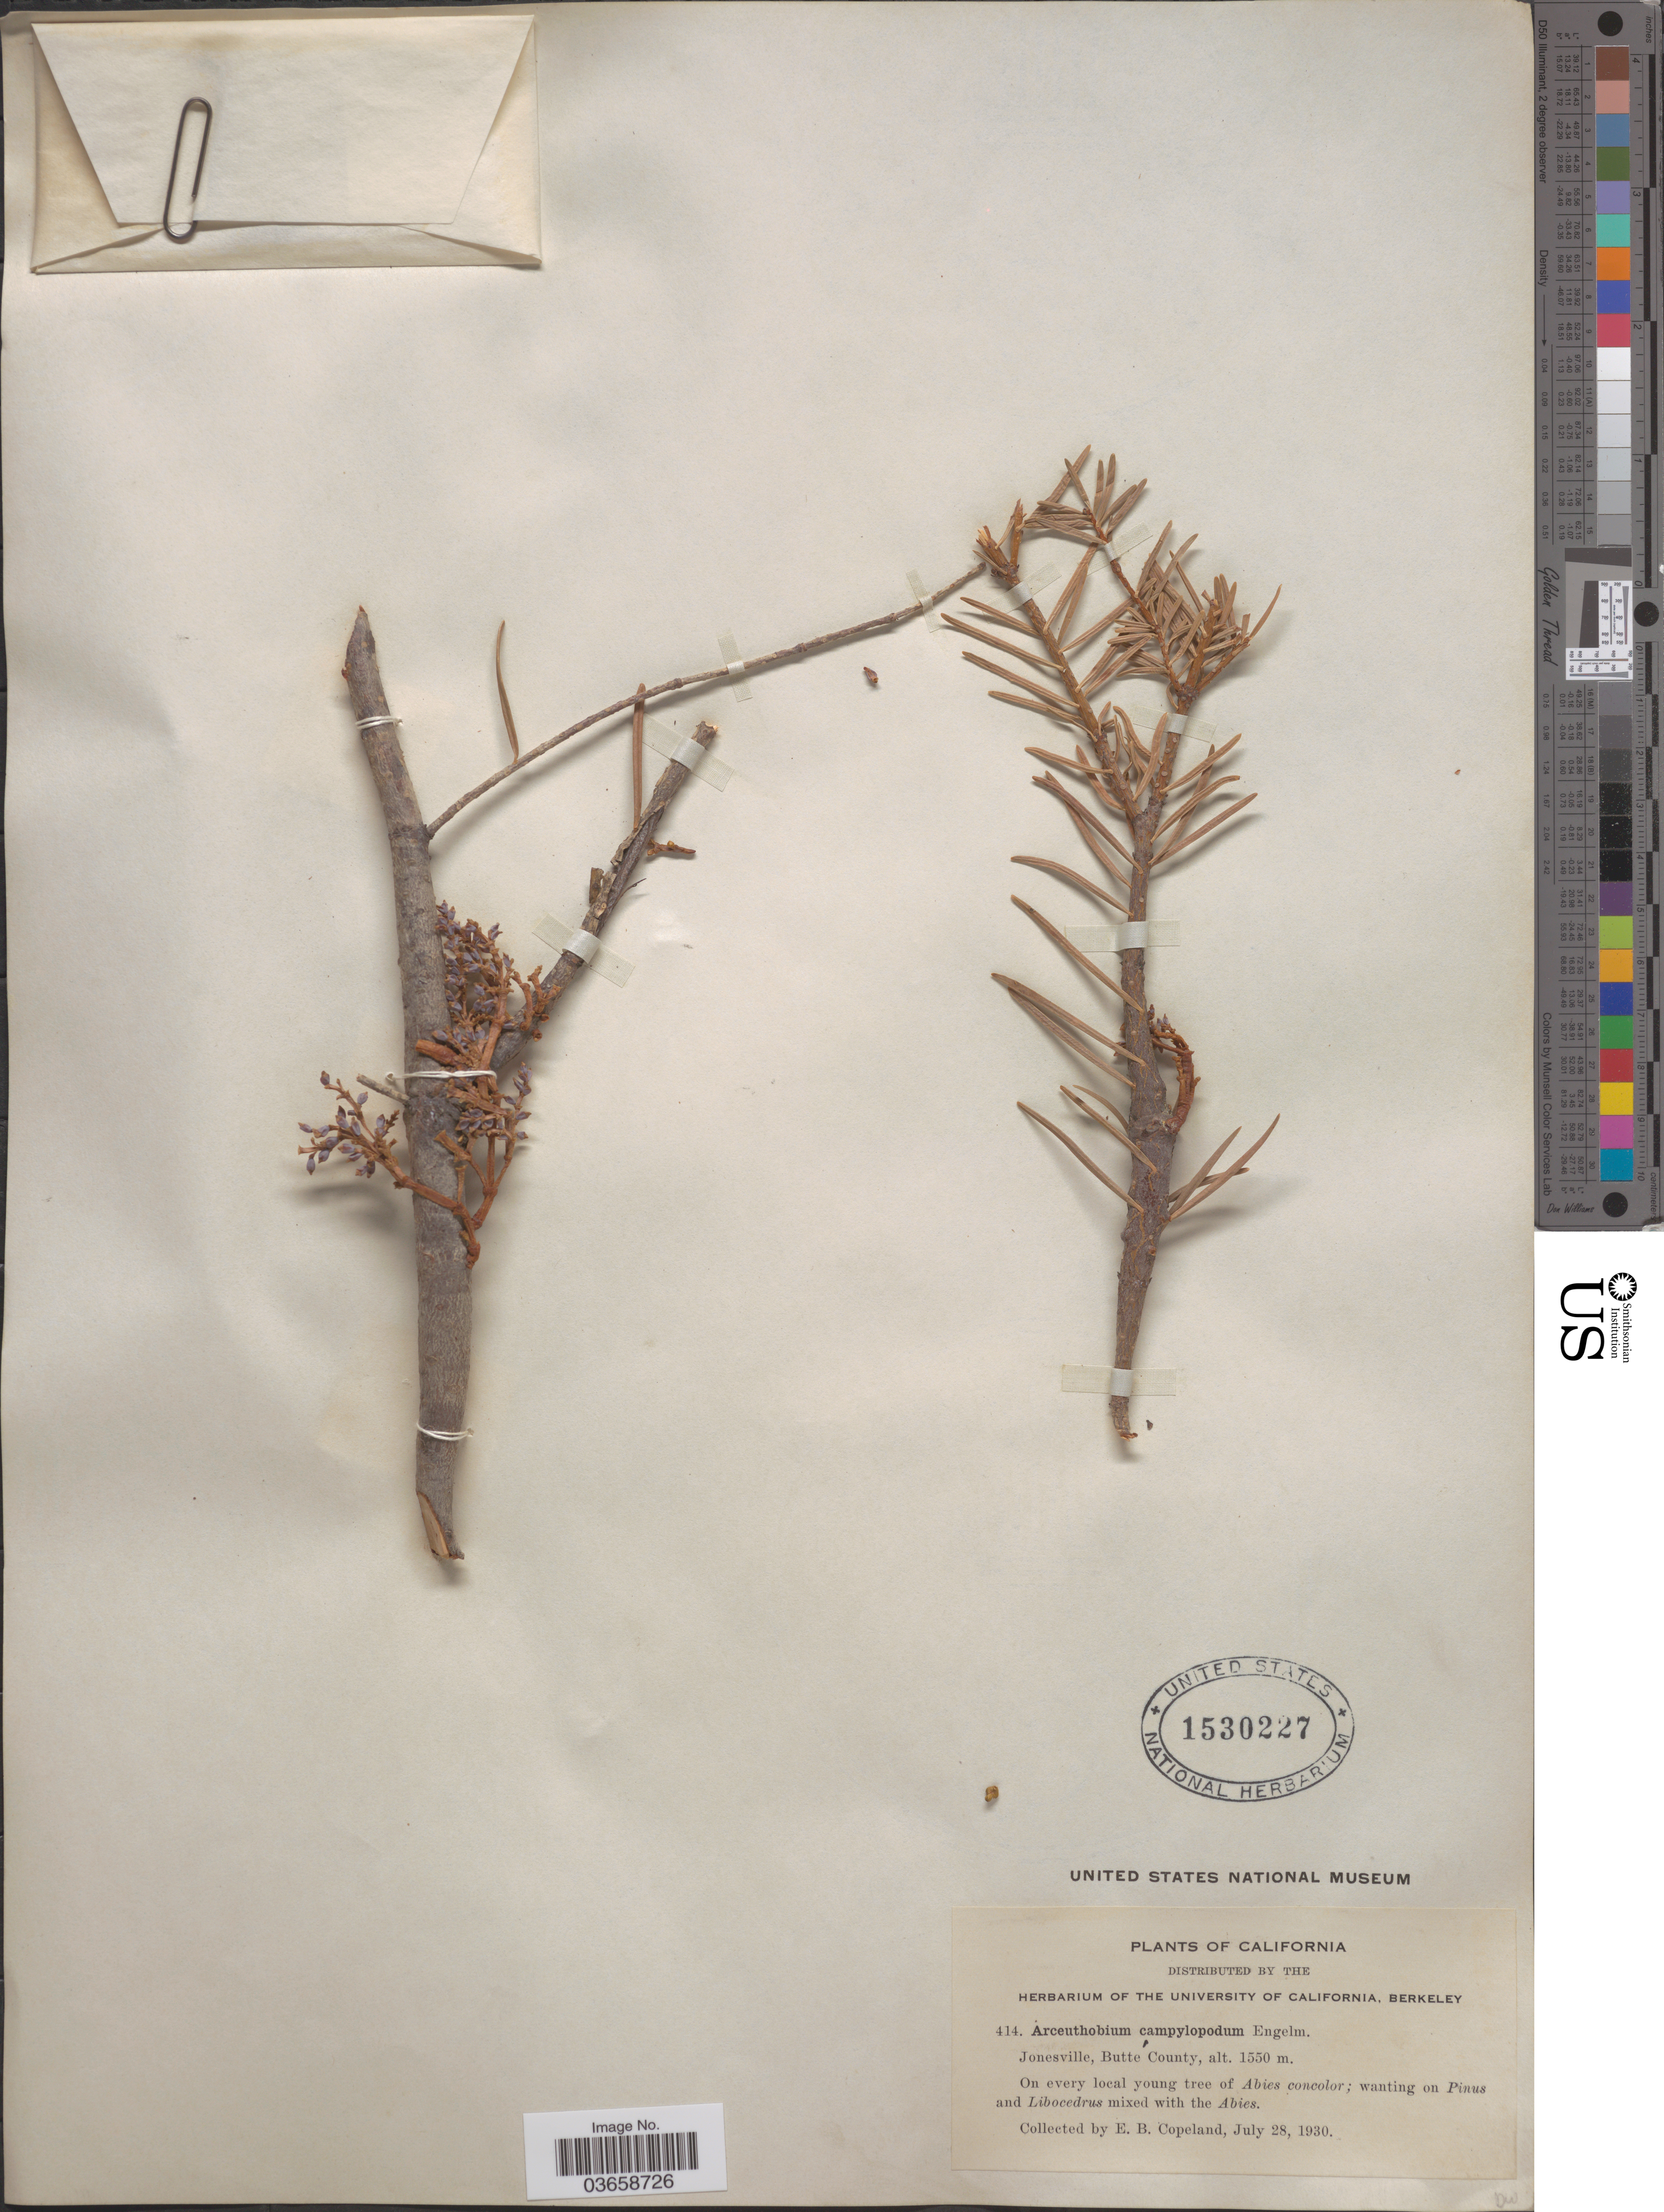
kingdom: Plantae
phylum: Tracheophyta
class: Magnoliopsida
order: Santalales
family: Viscaceae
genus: Arceuthobium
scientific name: Arceuthobium abietinum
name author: (Engelm.) Munz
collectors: E. B. Copeland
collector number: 414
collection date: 1930-07-28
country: United States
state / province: California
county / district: Butte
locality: Jonesville, Butte County.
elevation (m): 1550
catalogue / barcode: US 1530227